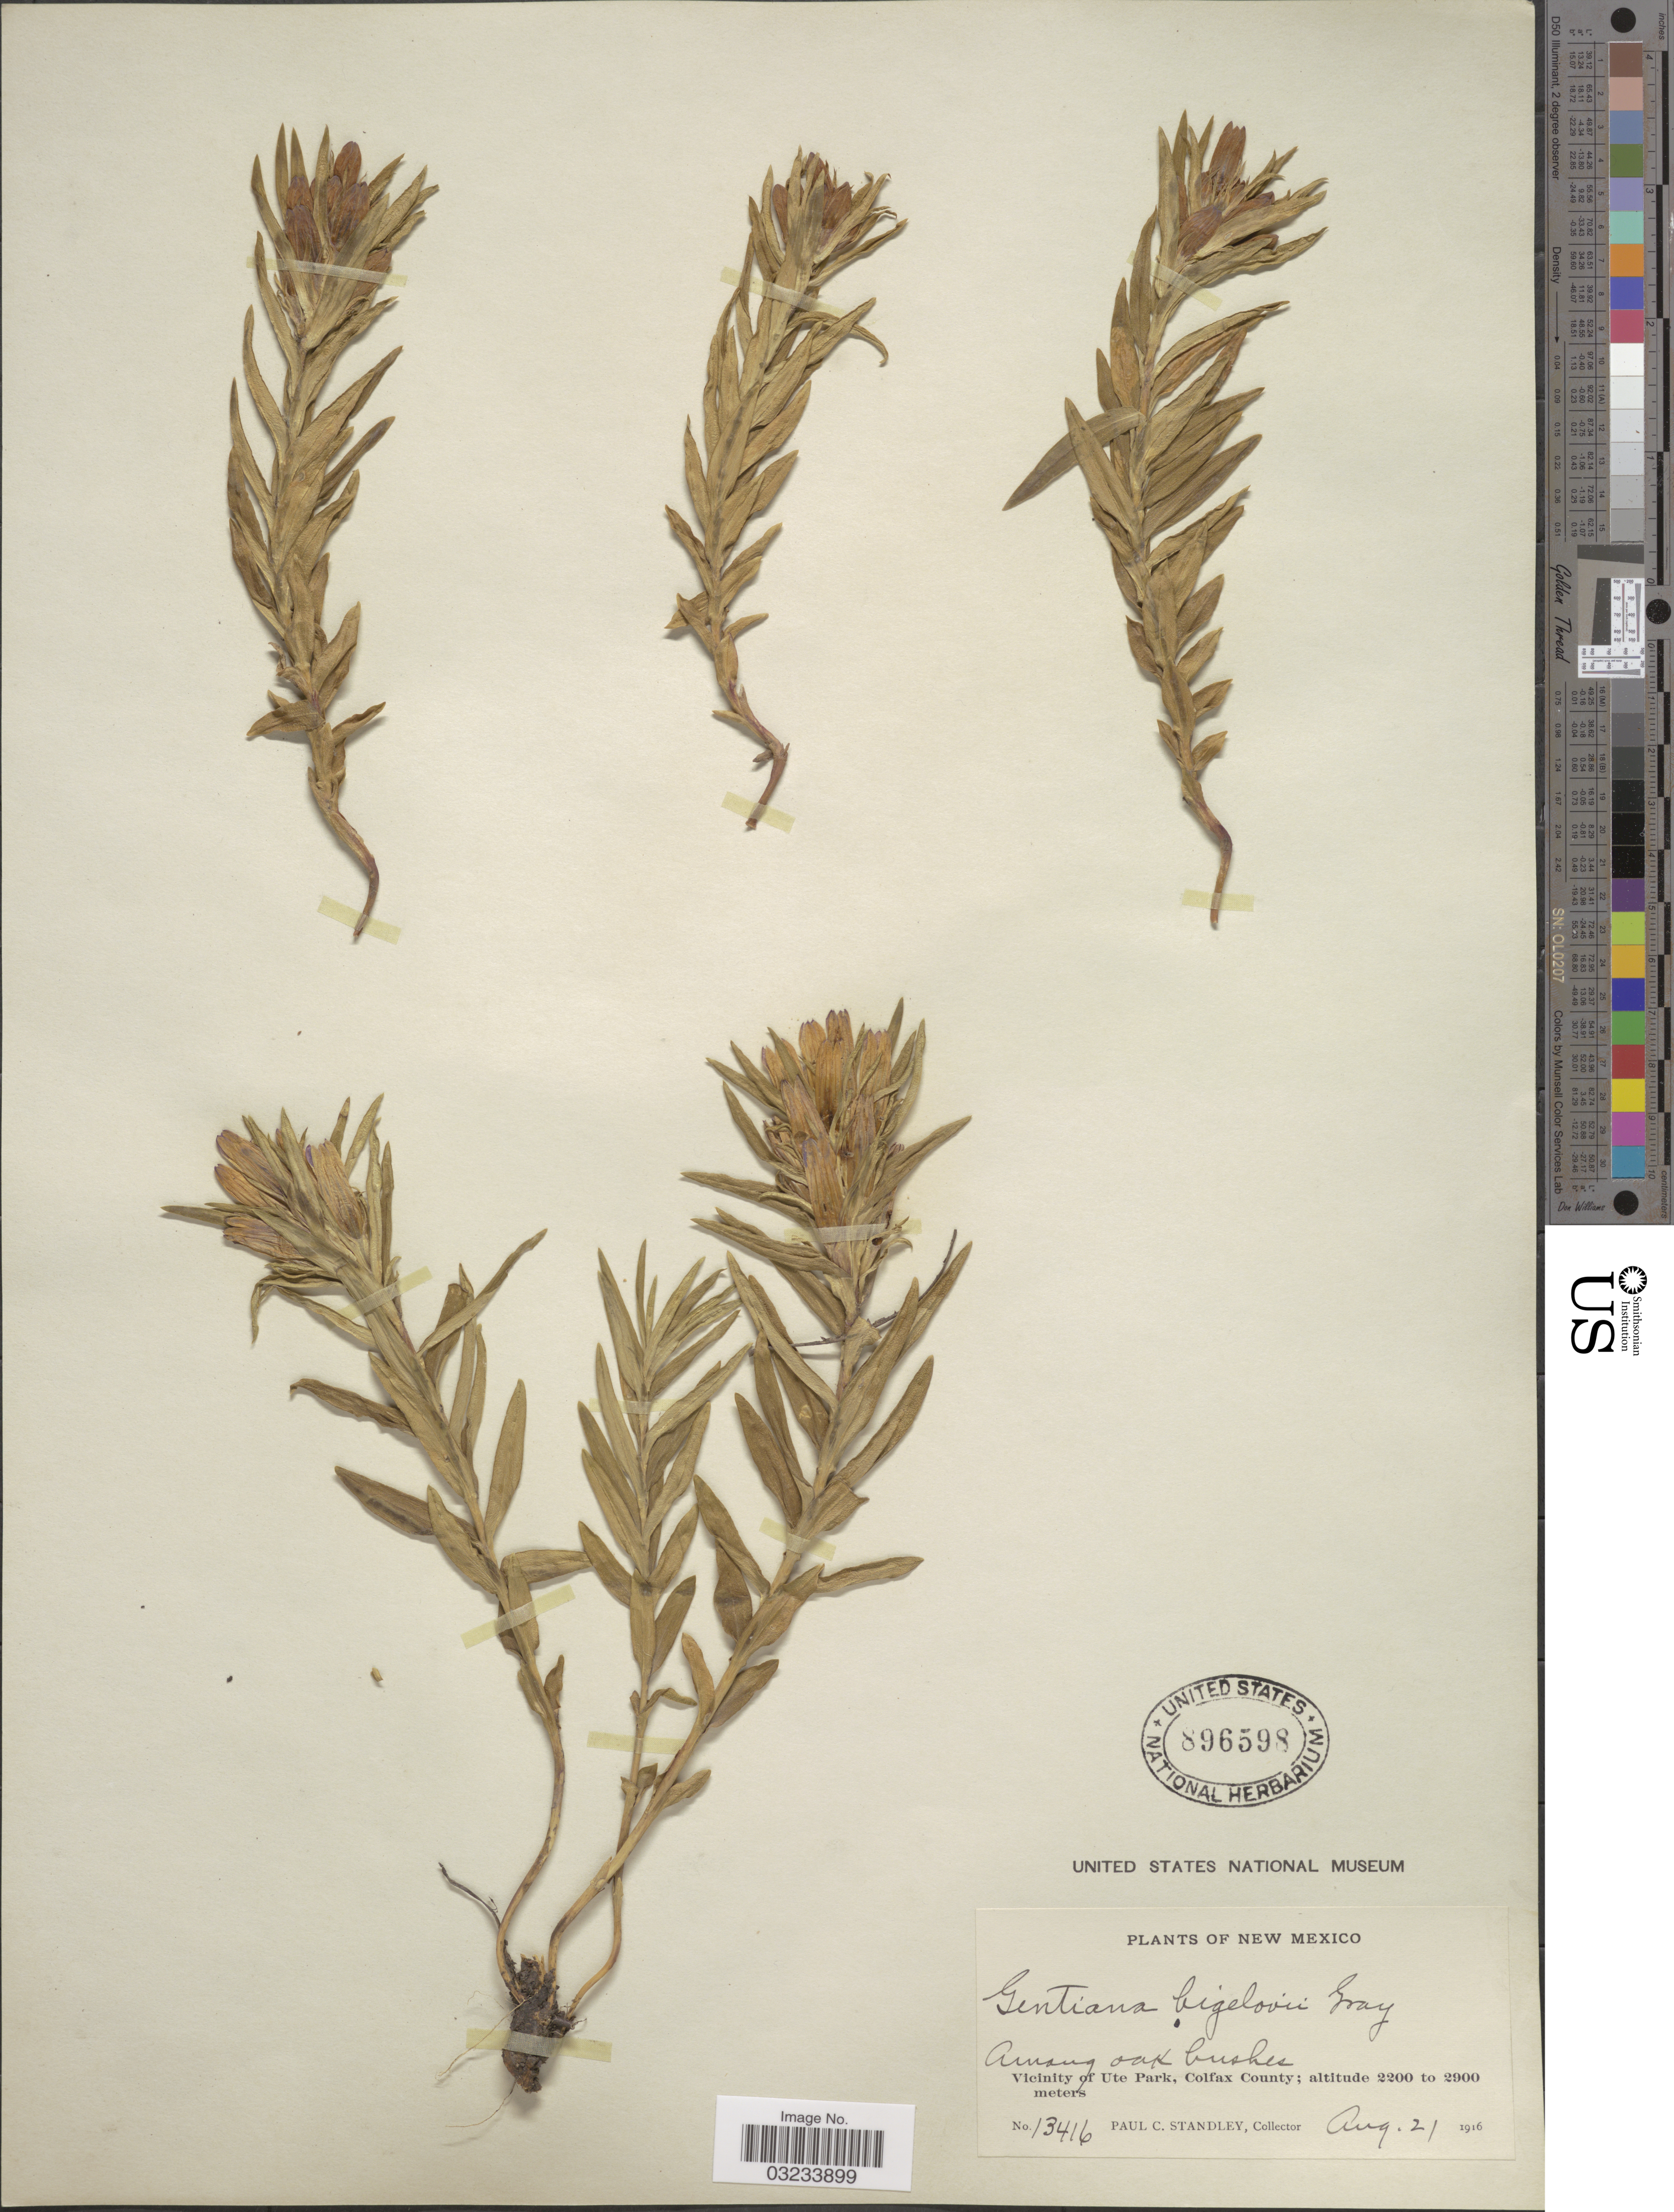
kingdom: Plantae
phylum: Tracheophyta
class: Magnoliopsida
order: Gentianales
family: Gentianaceae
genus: Gentiana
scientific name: Gentiana bigelovii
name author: A. Gray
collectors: P. C. Standley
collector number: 13416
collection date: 1916-08-21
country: United States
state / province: New Mexico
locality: Vicinity of Ute Park, Colfax County.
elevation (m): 2200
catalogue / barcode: US 896598